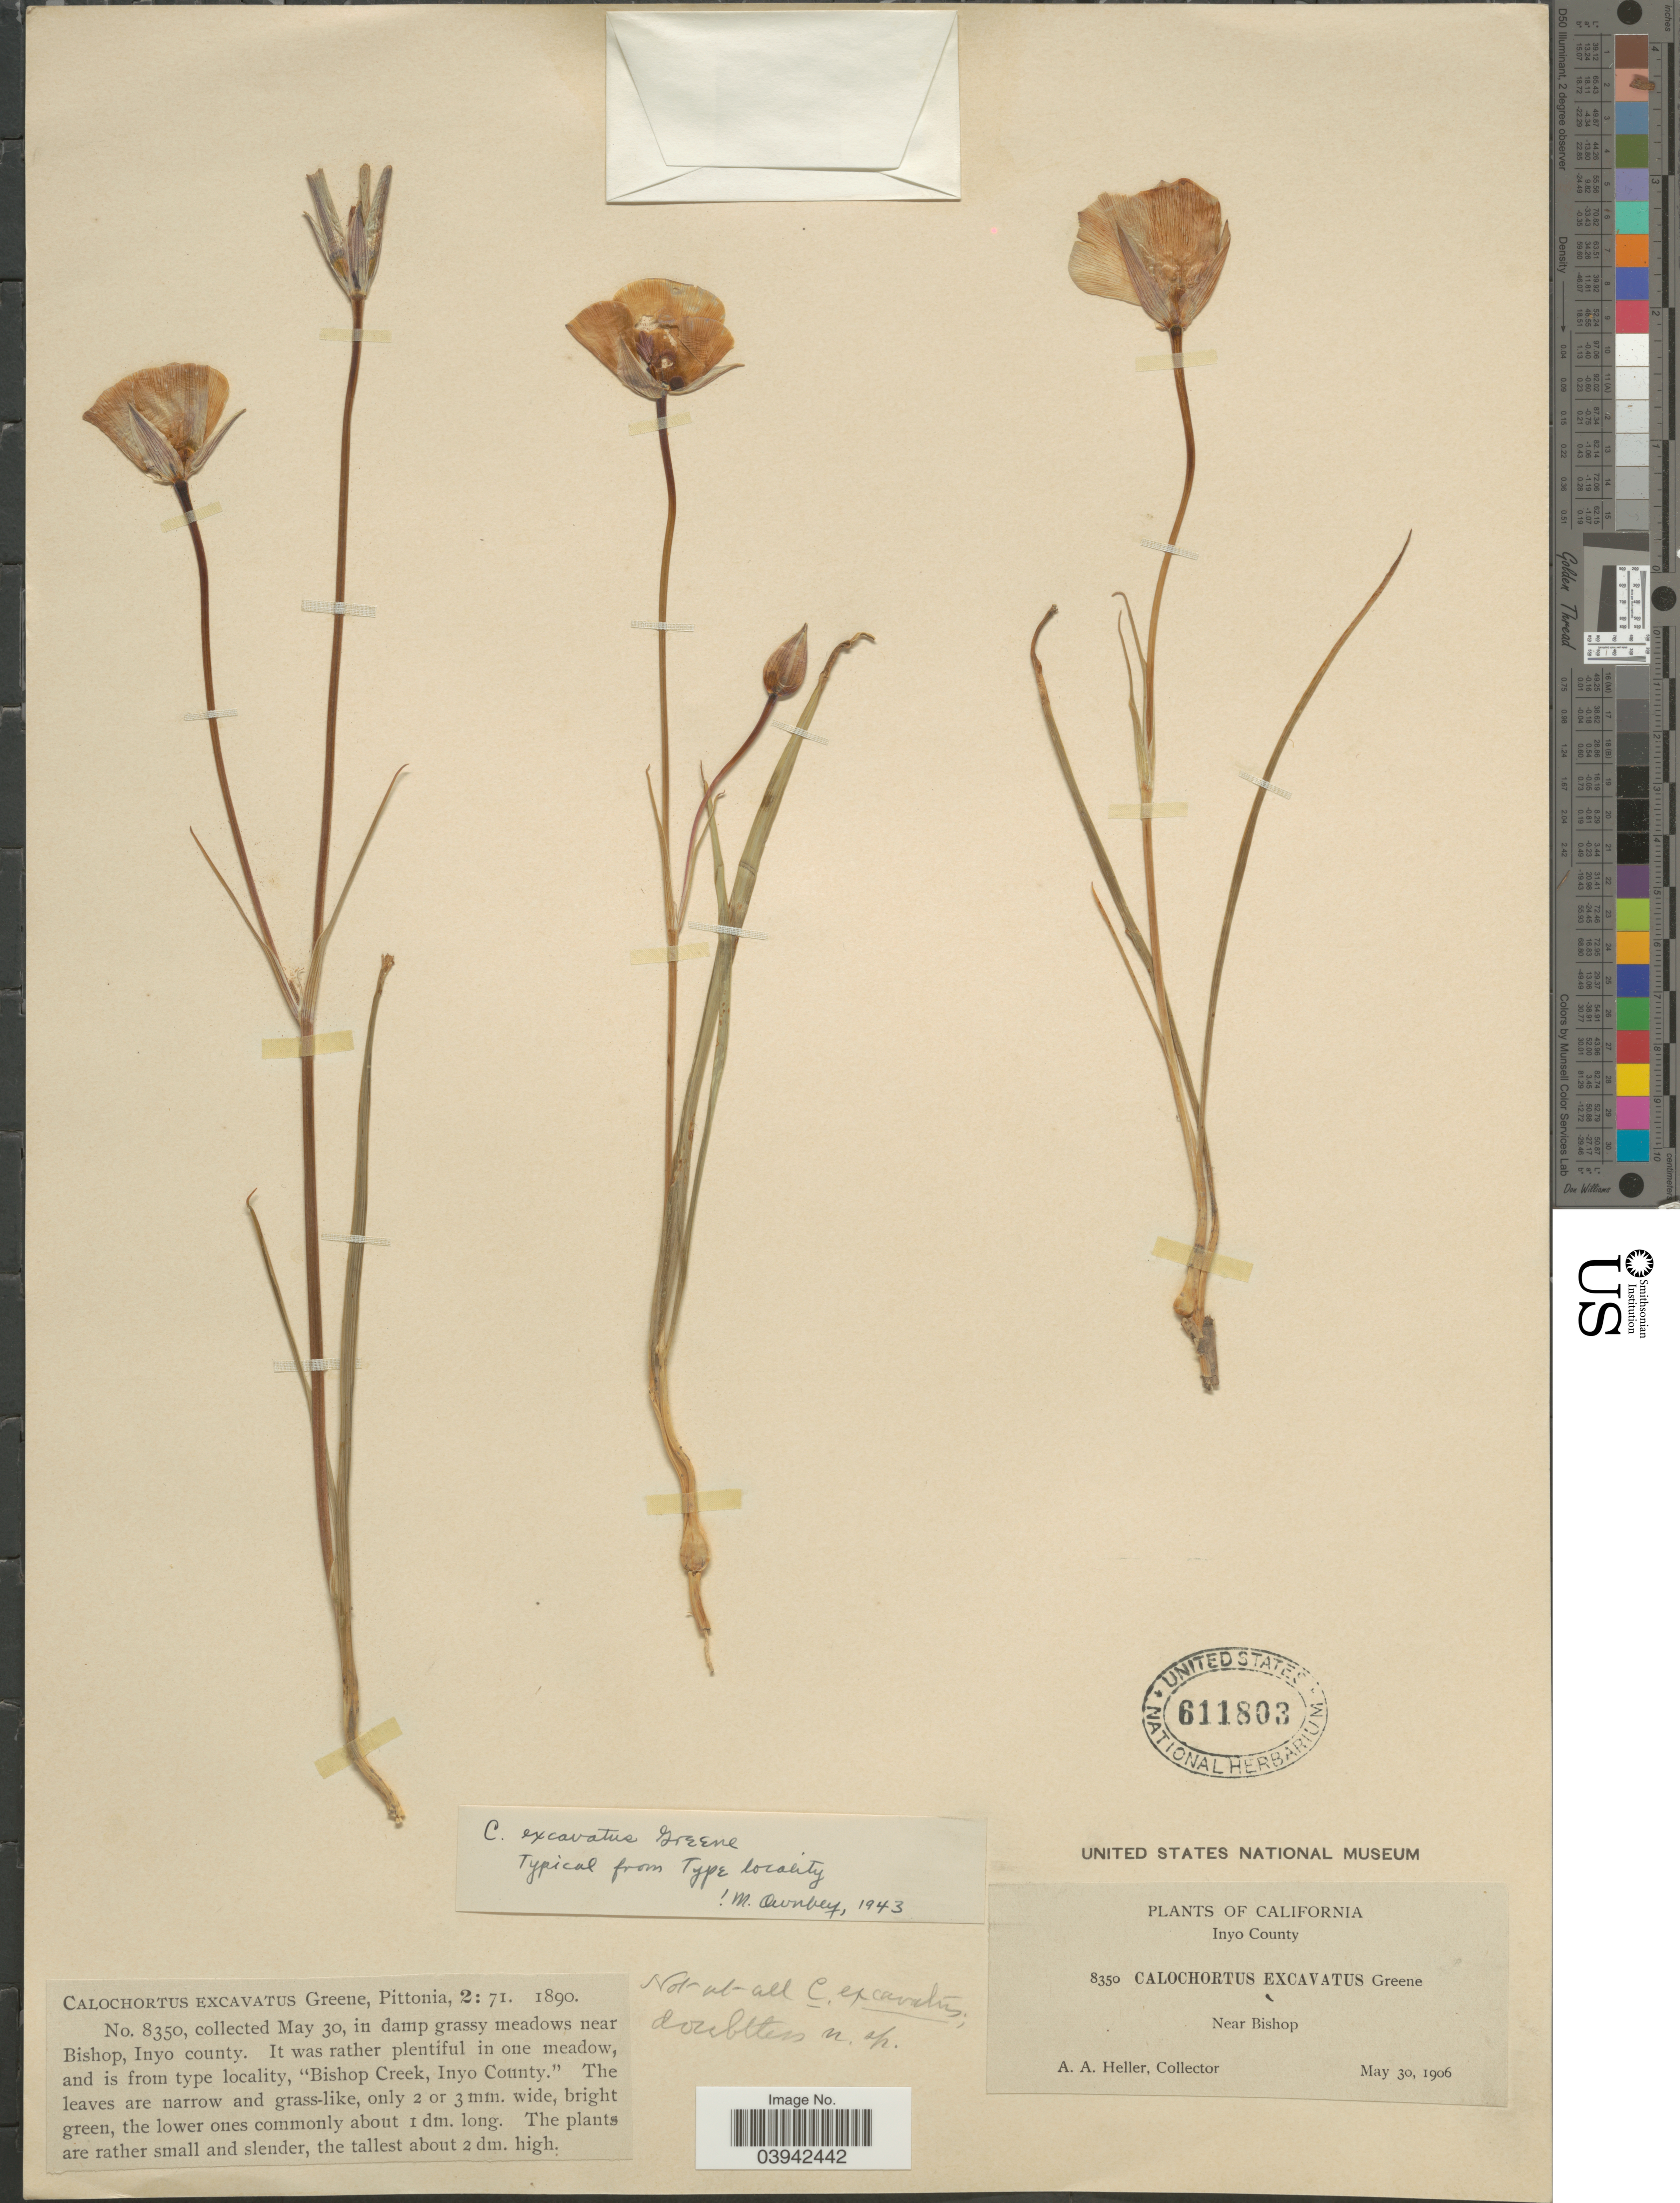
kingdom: Plantae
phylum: Tracheophyta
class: Liliopsida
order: Liliales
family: Liliaceae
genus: Calochortus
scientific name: Calochortus excavatus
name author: Greene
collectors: A. A. Heller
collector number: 8350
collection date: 1906-05-30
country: United States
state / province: California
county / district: Inyo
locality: In damp grassy meadows near Bishop, Inyo county.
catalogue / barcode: US 611803